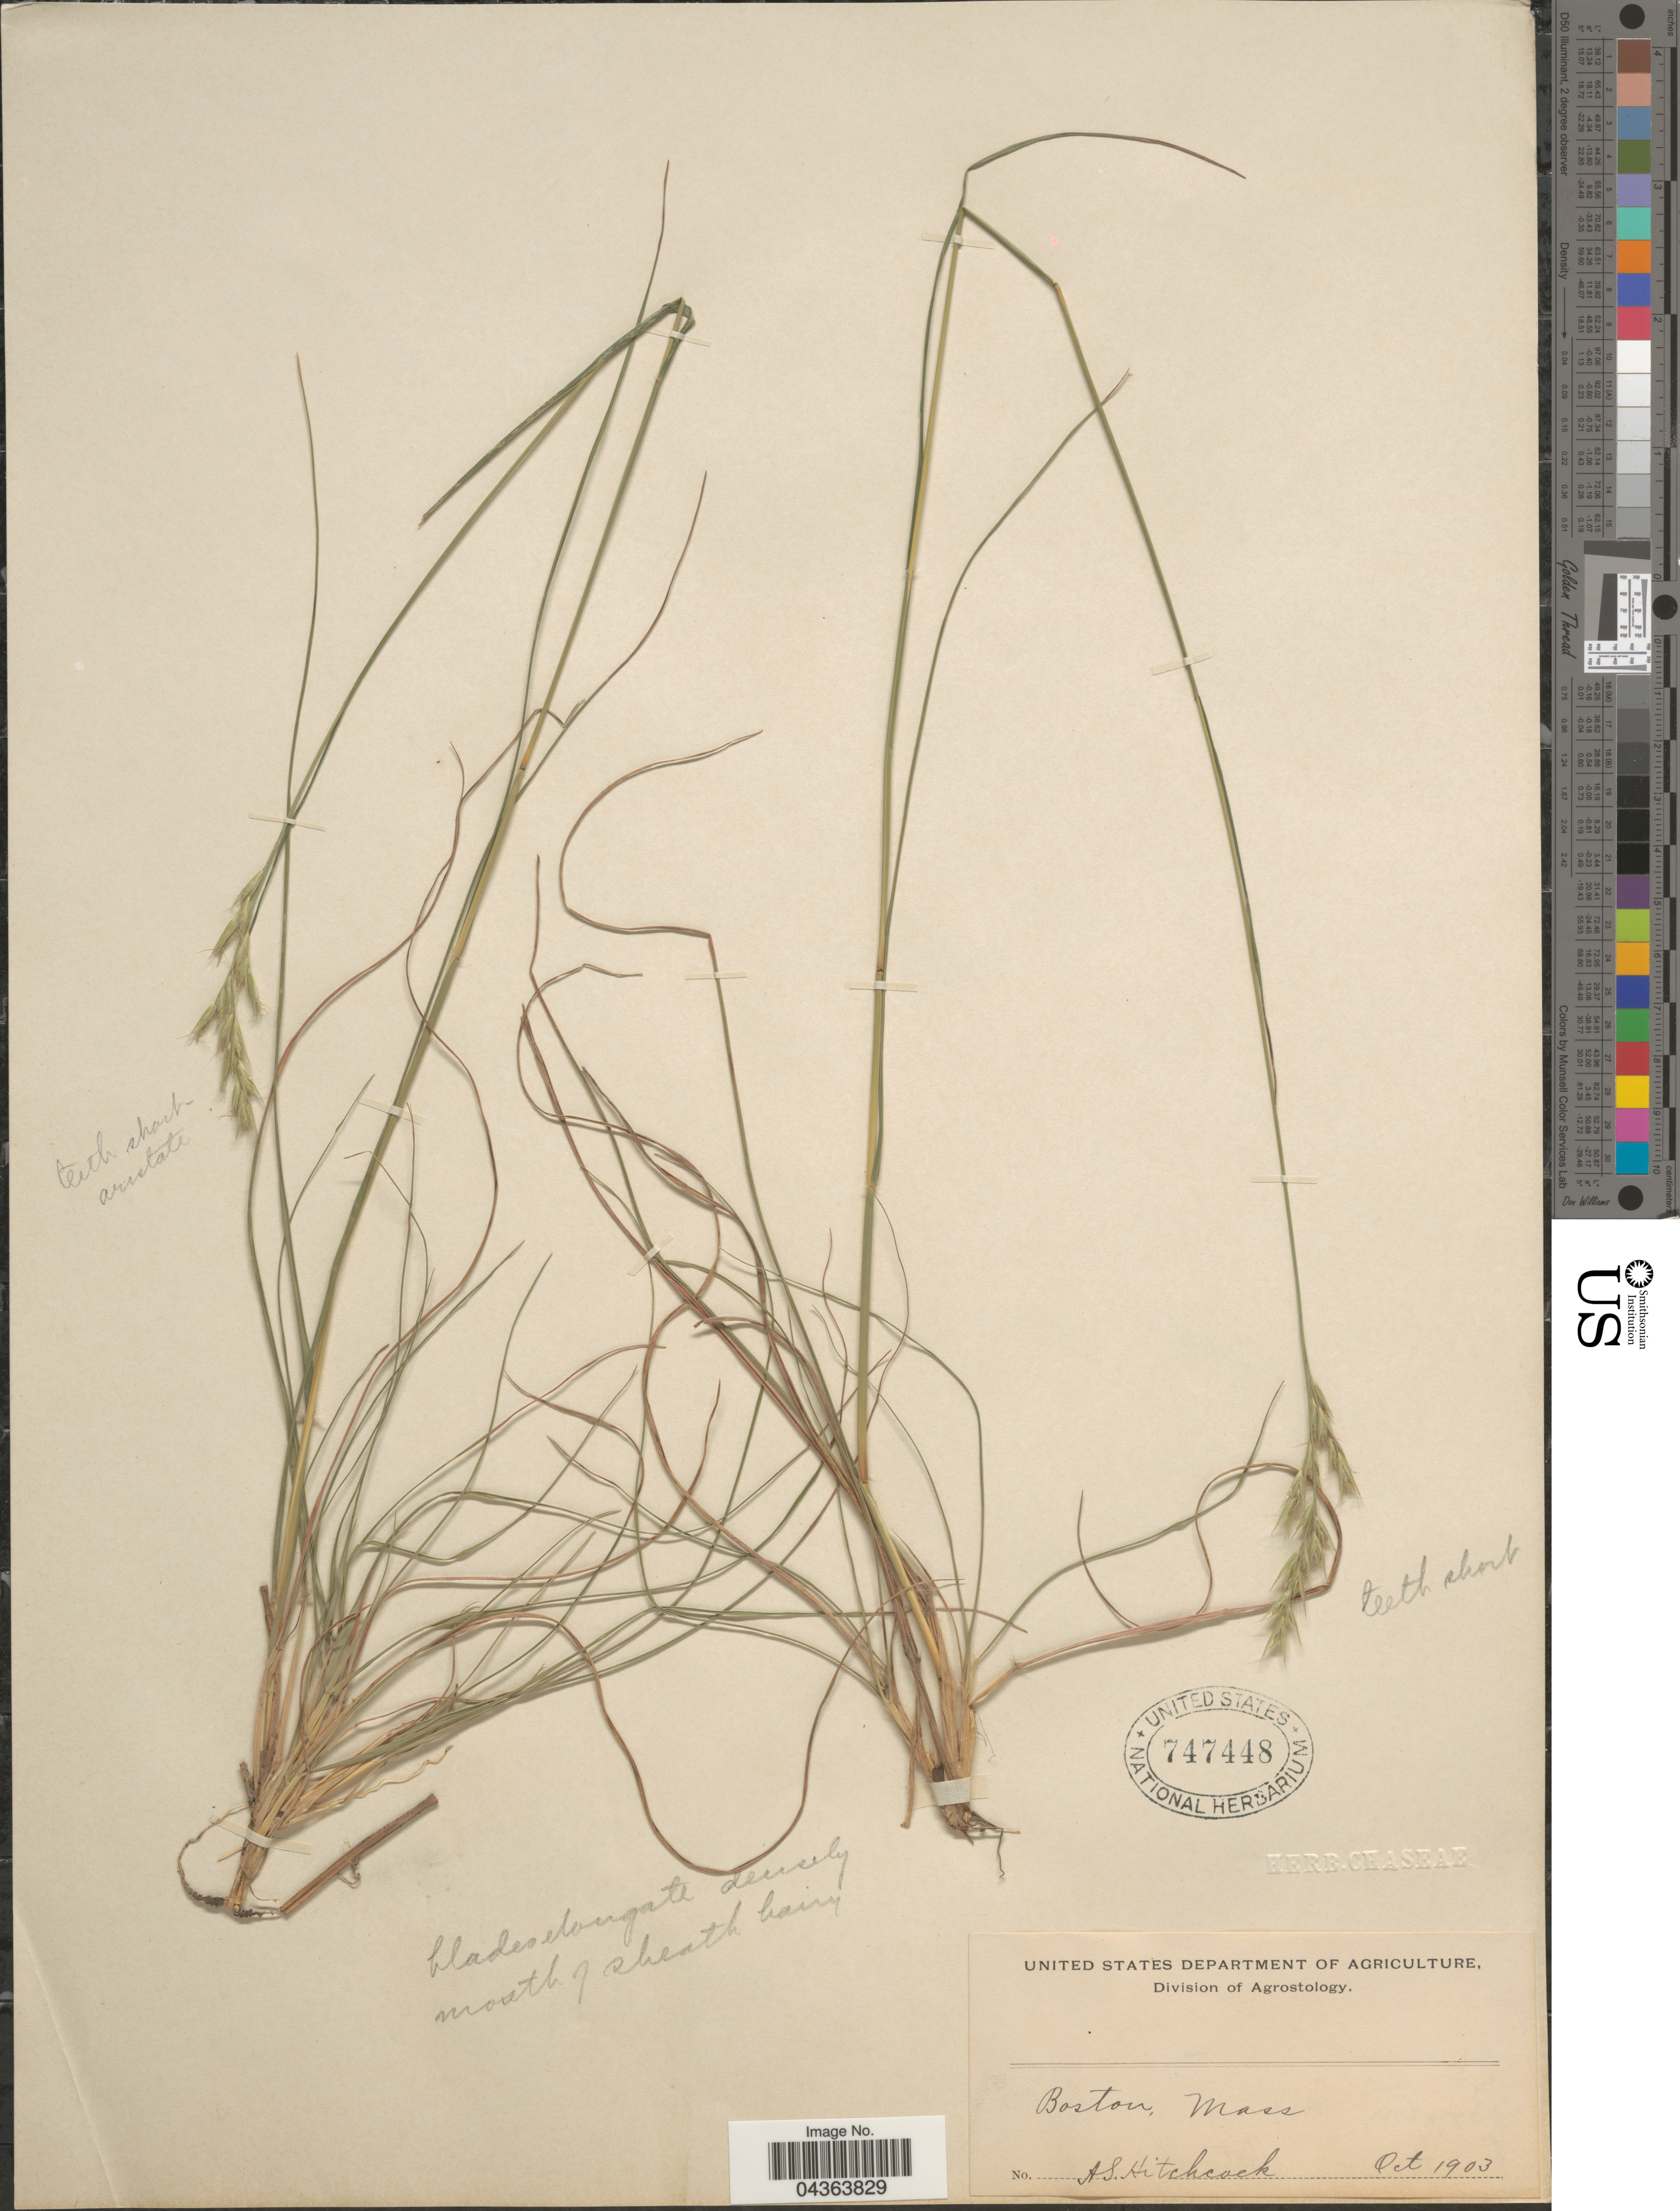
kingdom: Plantae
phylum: Tracheophyta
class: Liliopsida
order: Poales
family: Poaceae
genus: Danthonia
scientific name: Danthonia spicata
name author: (L.) P. Beauv. ex Roem. & Schult.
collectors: A. S. Hitchcock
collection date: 1903-10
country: United States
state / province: Massachusetts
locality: Boston.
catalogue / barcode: US 747448